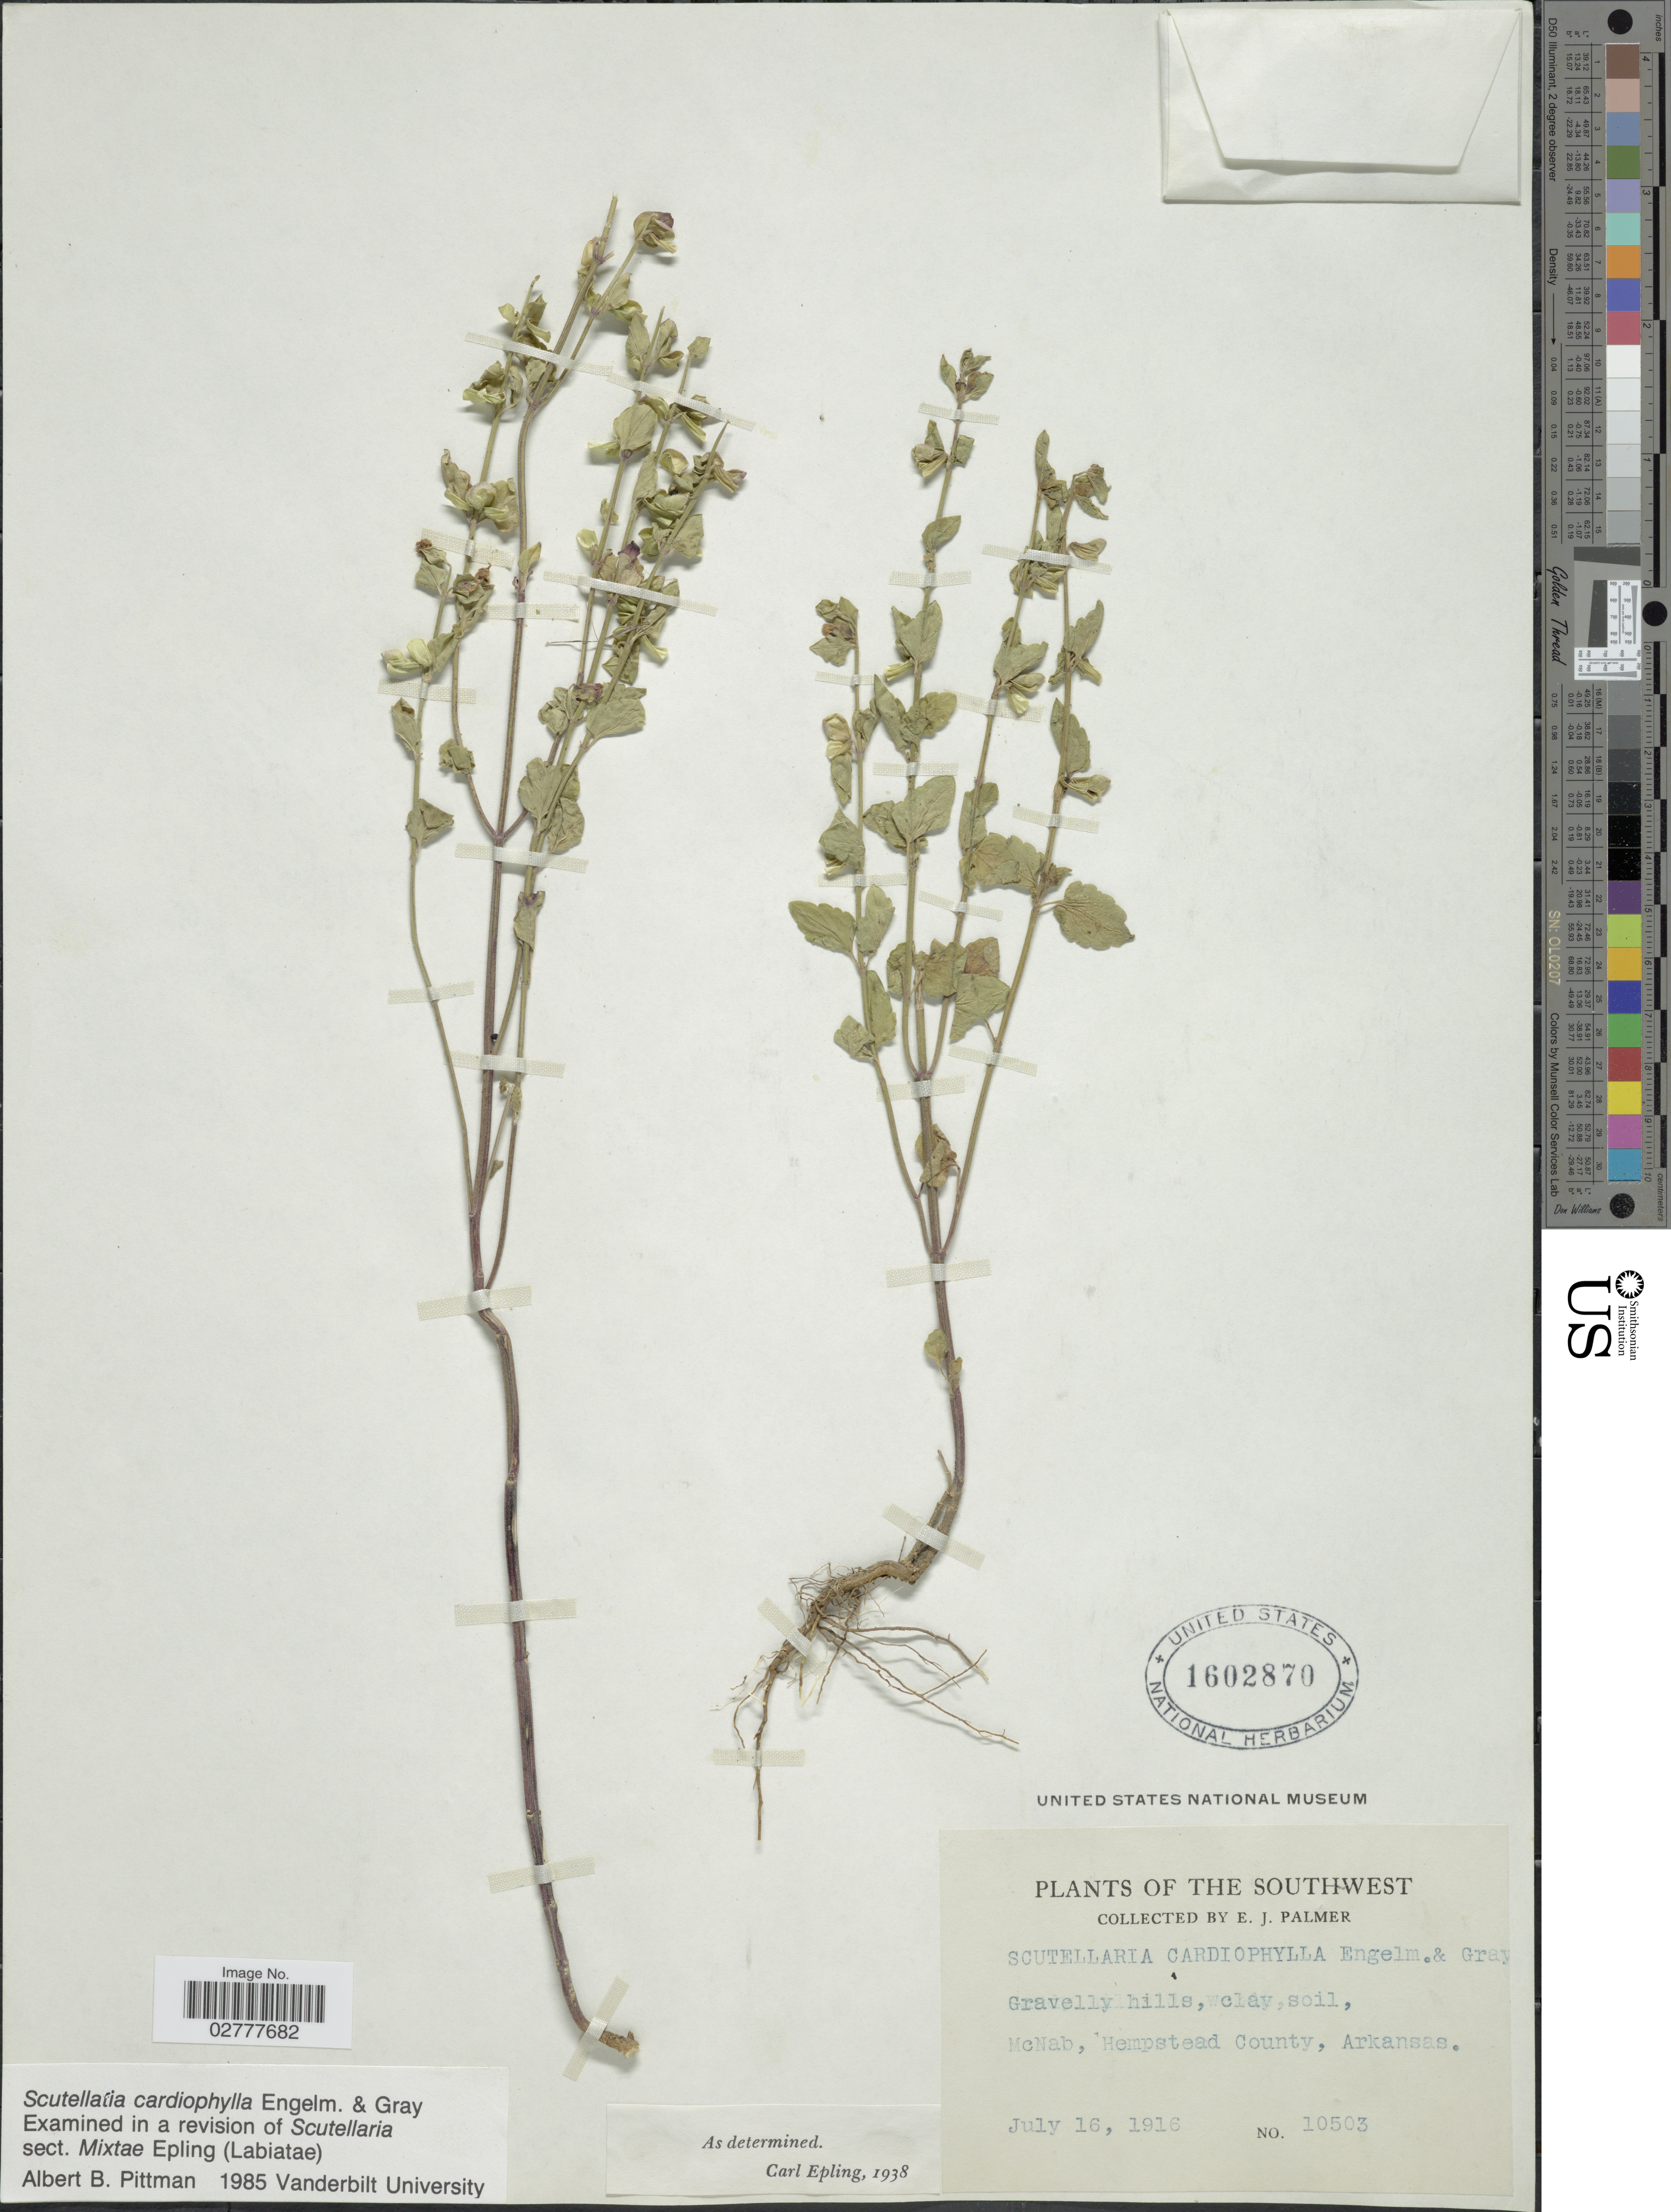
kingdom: Plantae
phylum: Tracheophyta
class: Magnoliopsida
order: Lamiales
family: Lamiaceae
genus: Scutellaria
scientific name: Scutellaria cardiophylla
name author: Engelm. & A. Gray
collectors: E. J. Palmer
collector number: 10503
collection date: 1916-07-16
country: United States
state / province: Arkansas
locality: The Southwest, McNab, Hempstead County.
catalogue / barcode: US 1602870